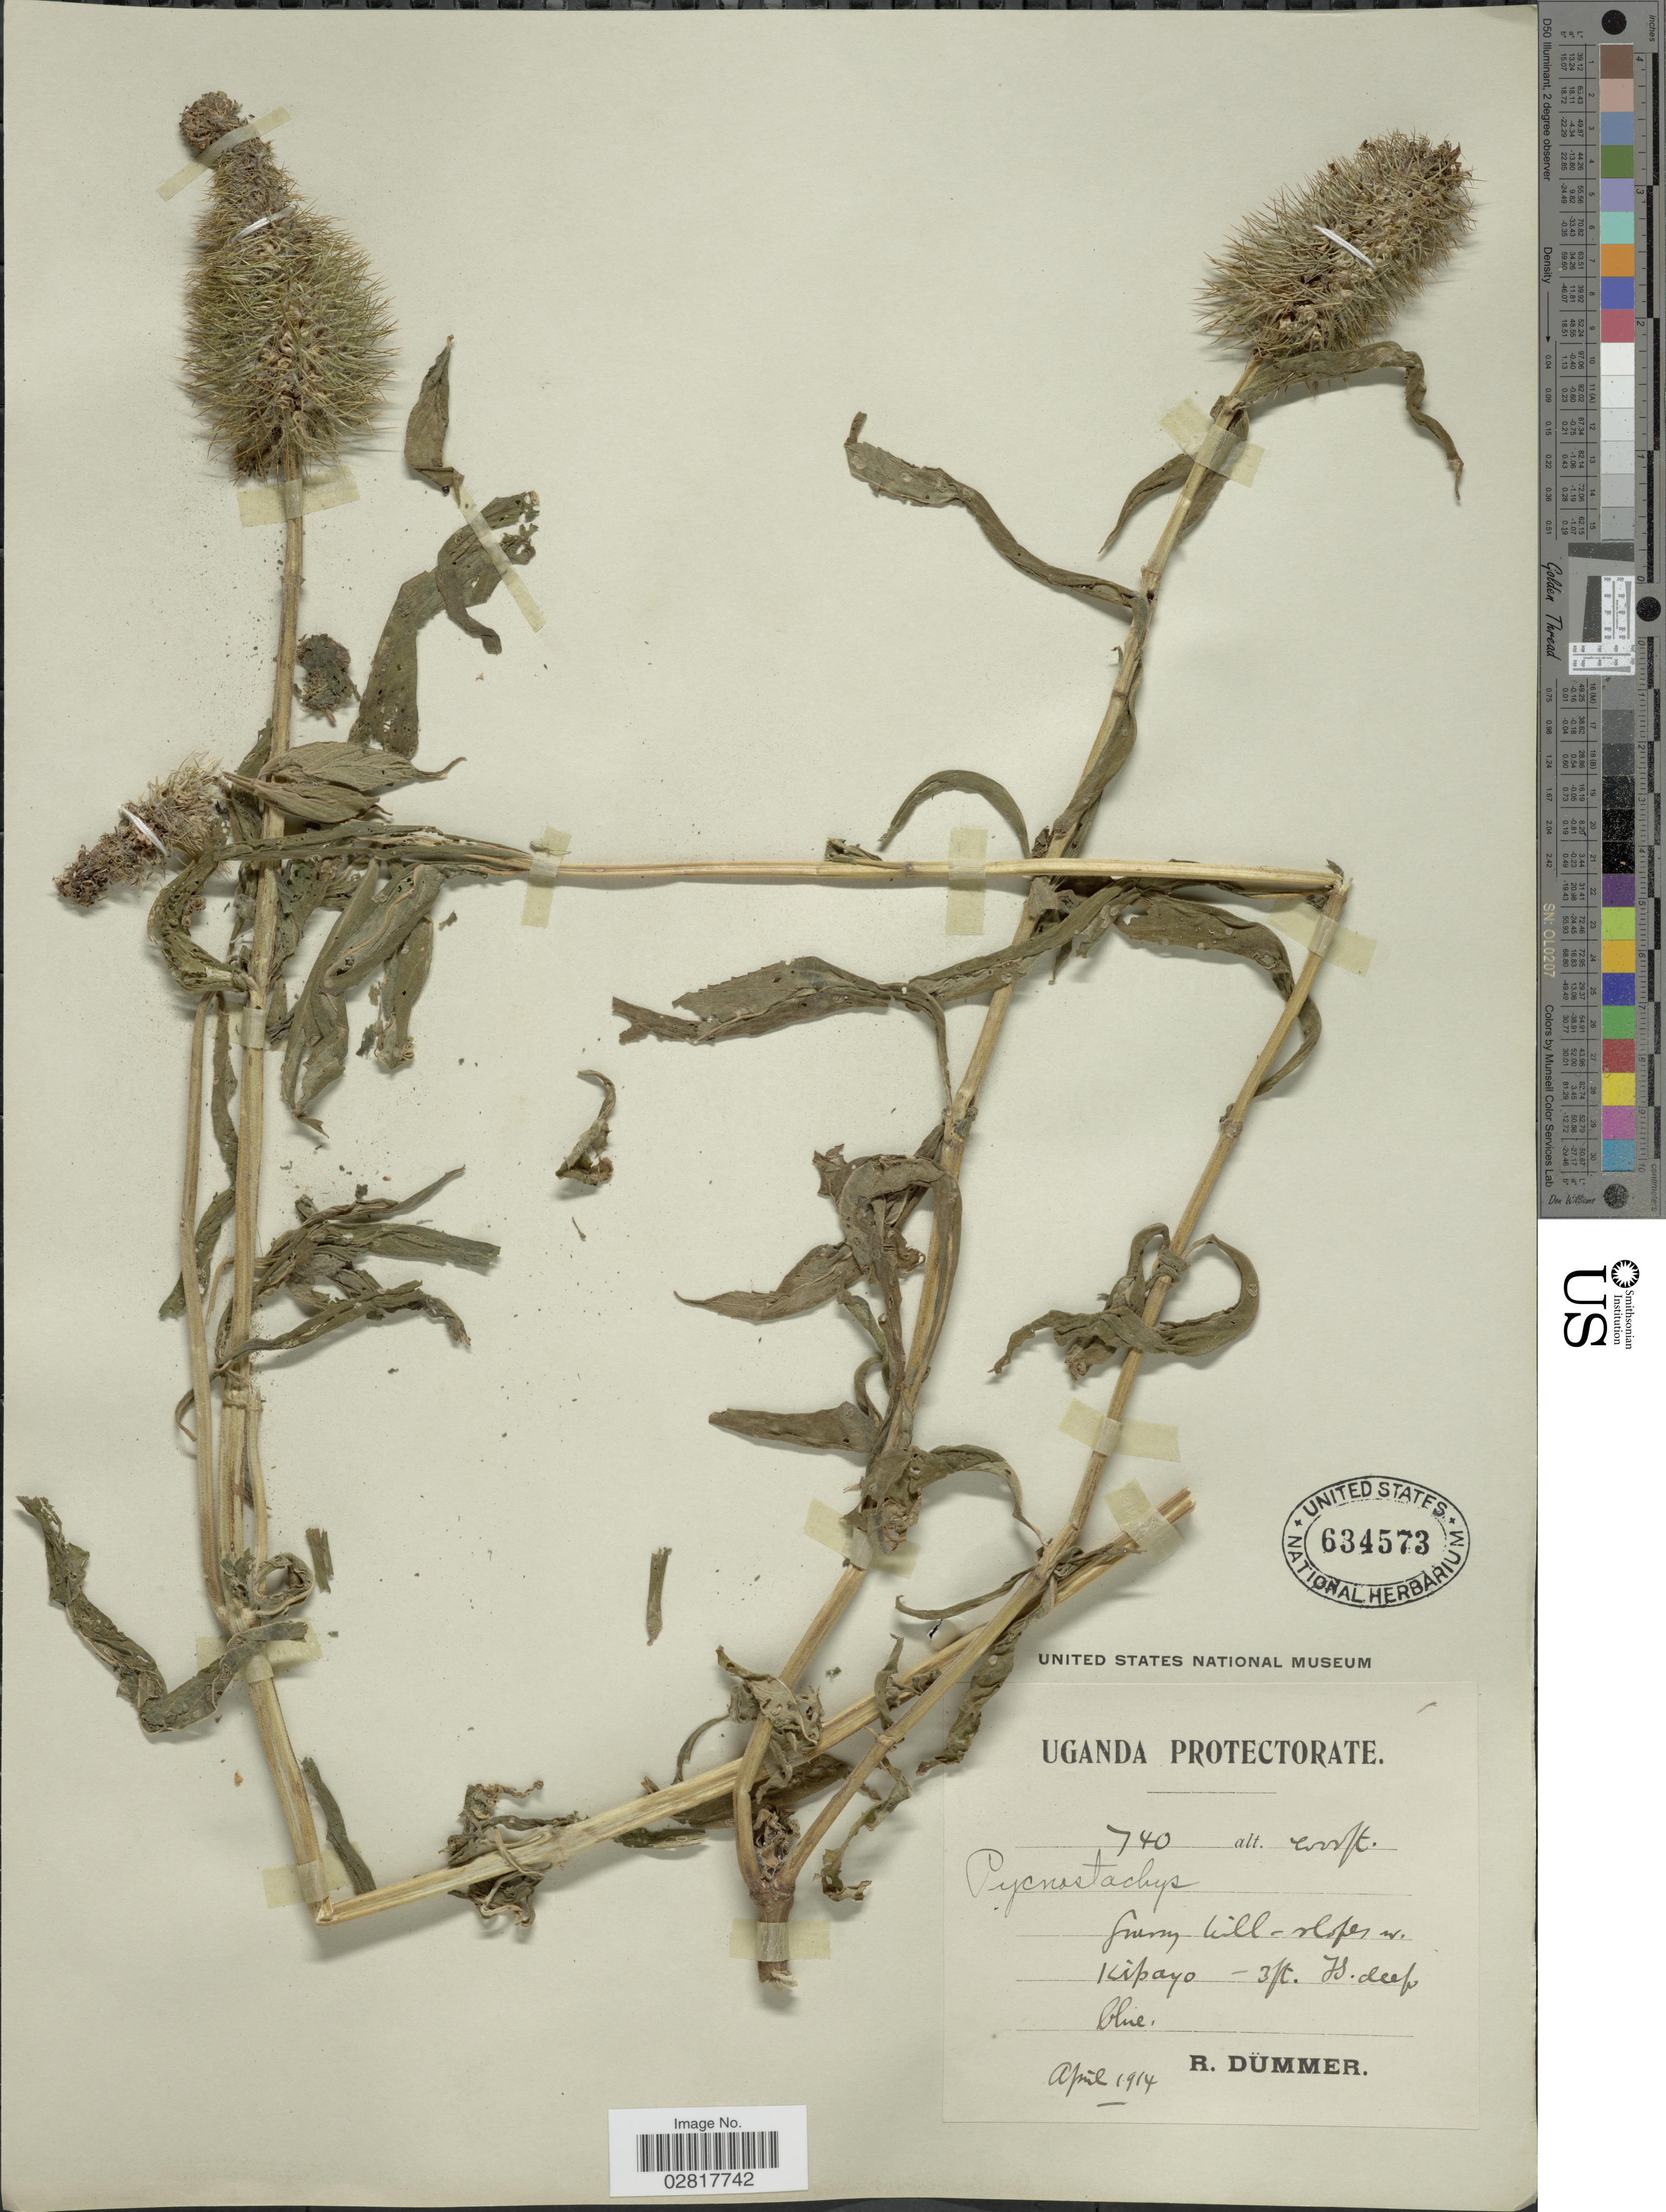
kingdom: Plantae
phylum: Tracheophyta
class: Magnoliopsida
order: Lamiales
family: Lamiaceae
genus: Pycnostachys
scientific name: Pycnostachys sp.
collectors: R. A. Dümmer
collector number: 740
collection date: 1914-04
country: Uganda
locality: Uganda Protectorate. Grassy hill slopes nr Kipayo.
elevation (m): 1219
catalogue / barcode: US 634573